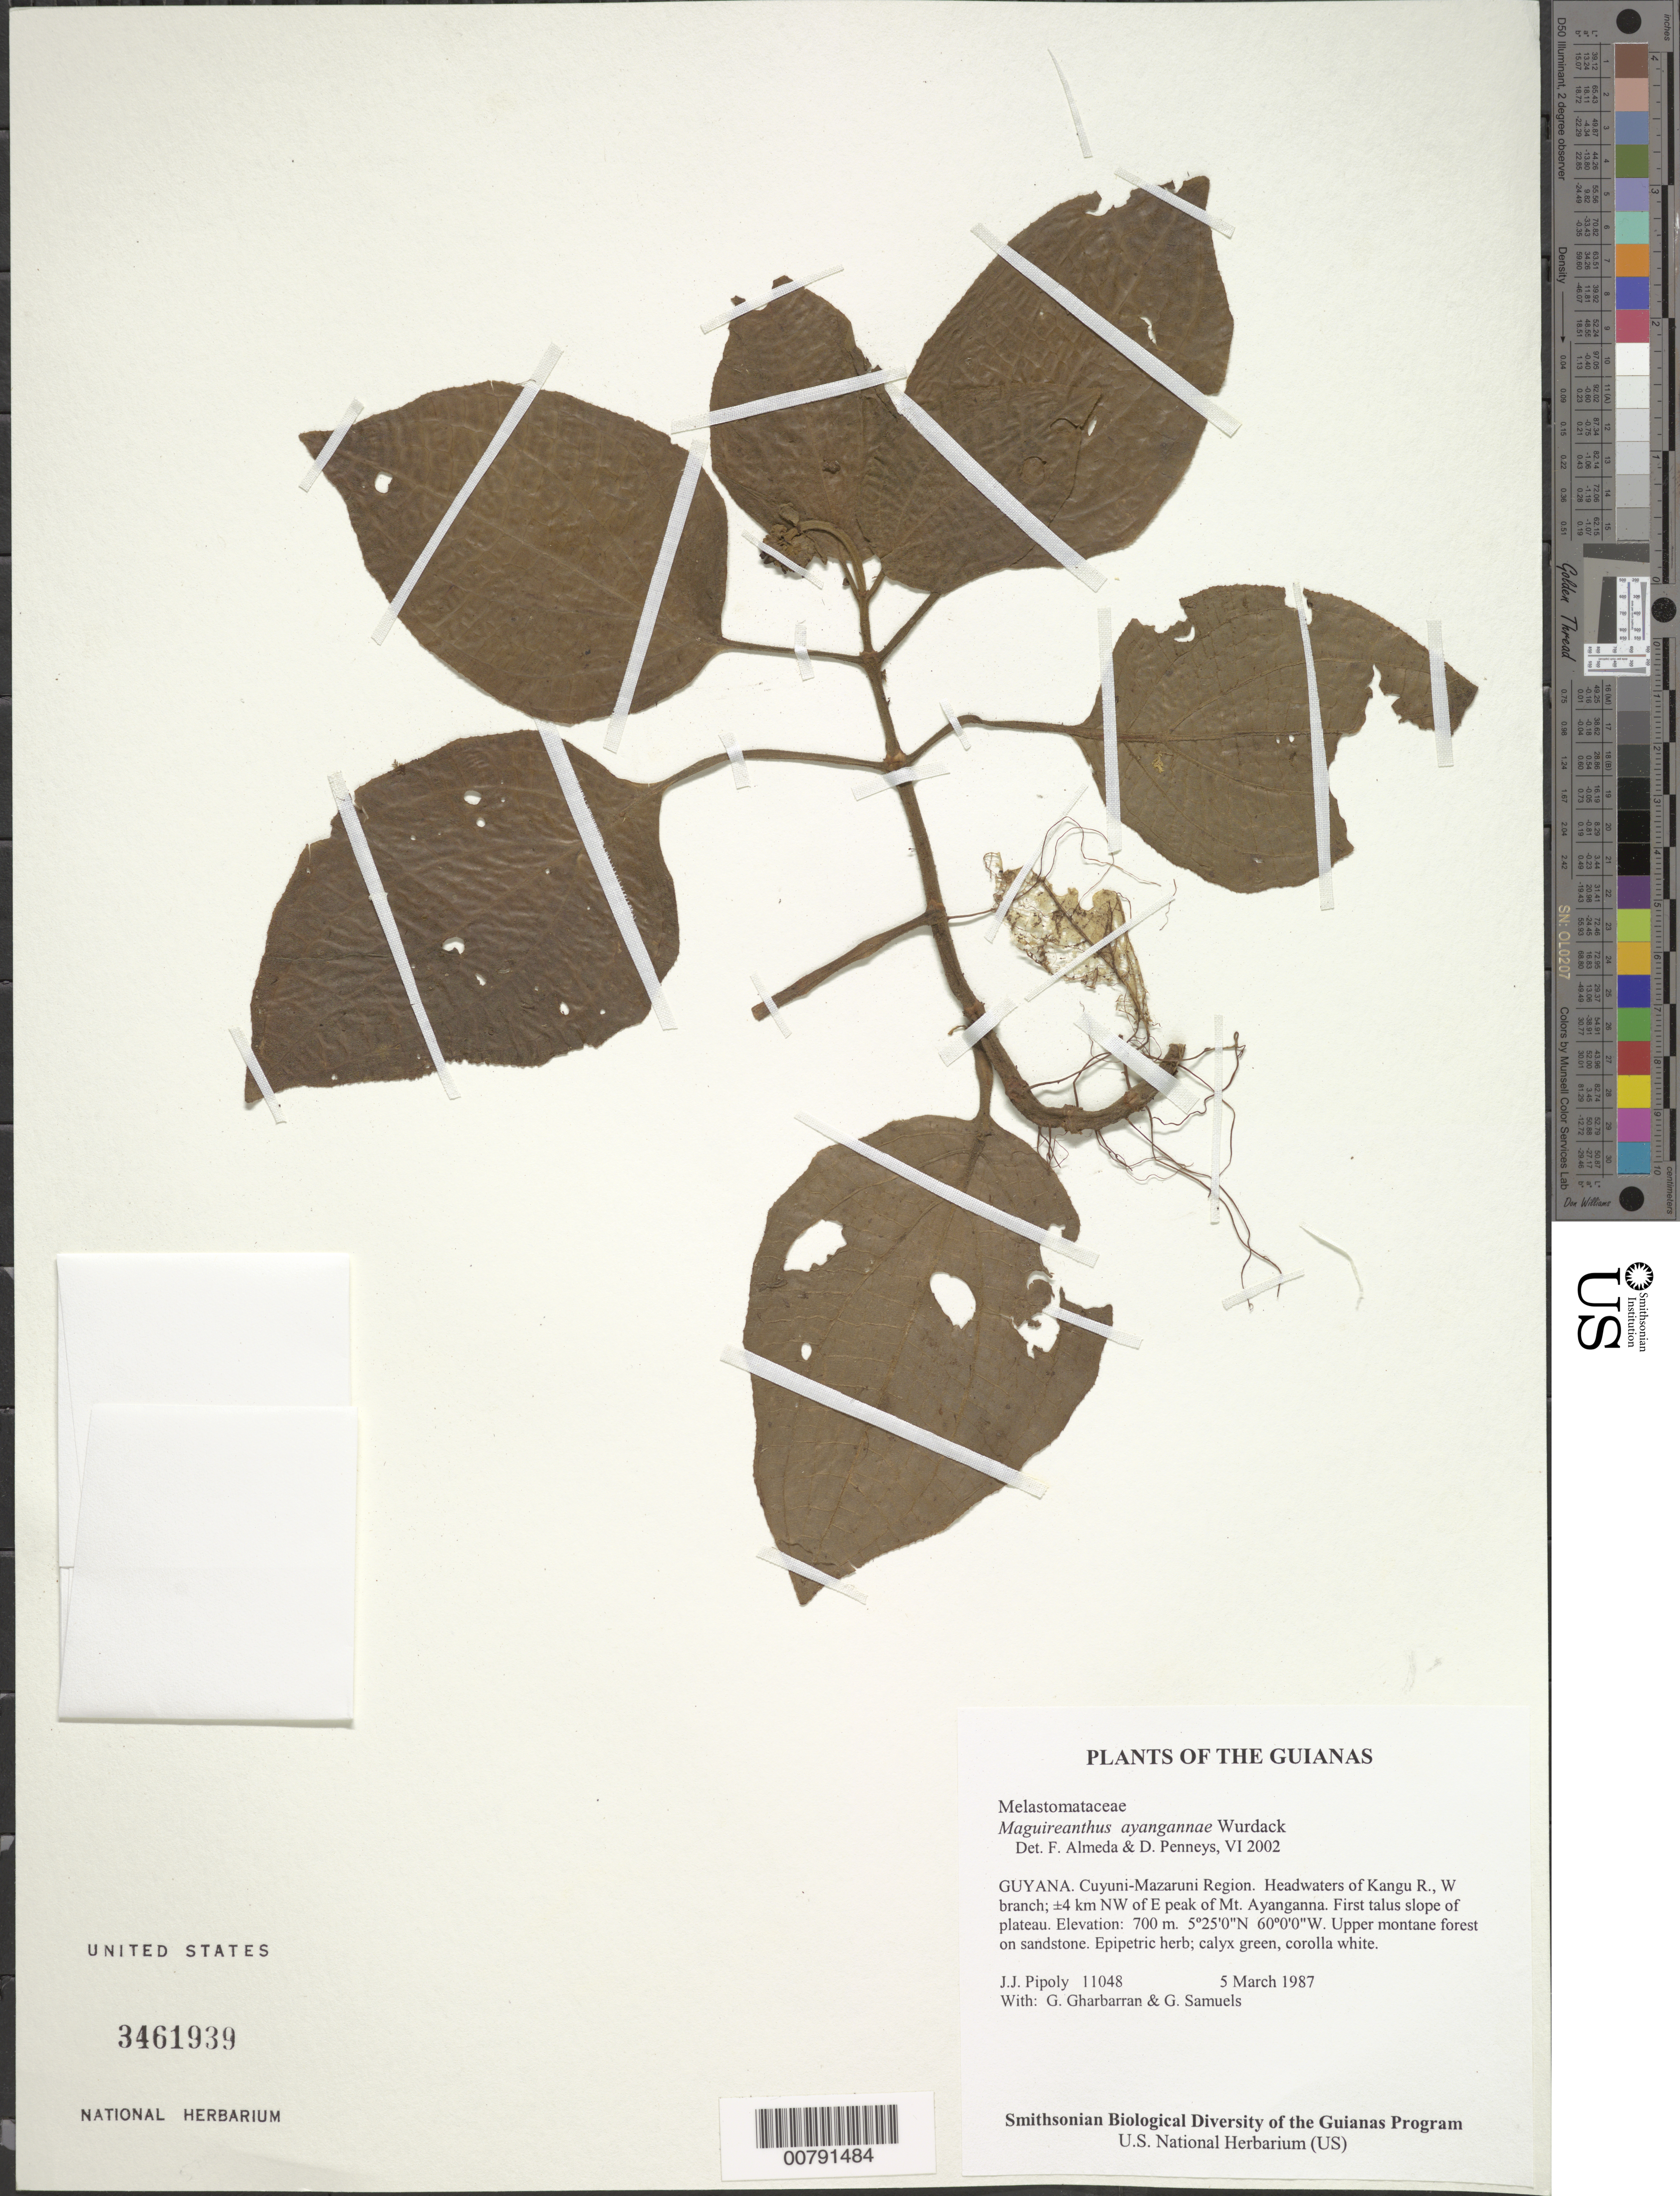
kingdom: Plantae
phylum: Tracheophyta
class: Magnoliopsida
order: Myrtales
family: Melastomataceae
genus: Maguireanthus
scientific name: Maguireanthus ayangannae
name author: Wurdack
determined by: Almeda, F.; Penneys, D. S.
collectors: J. J. Pipoly, G. Gharbarran & G. Samuels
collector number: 11048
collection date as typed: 5 March 1987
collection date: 1987-03-05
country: Guyana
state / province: Cuyuni-Mazaruni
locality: Headwaters of Kangu R., W branch; ±4 km NW of E peak of Mt. Ayanganna. First talus slope of plateau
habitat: Upper montane forest on sandstone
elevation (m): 700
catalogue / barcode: US 3461939